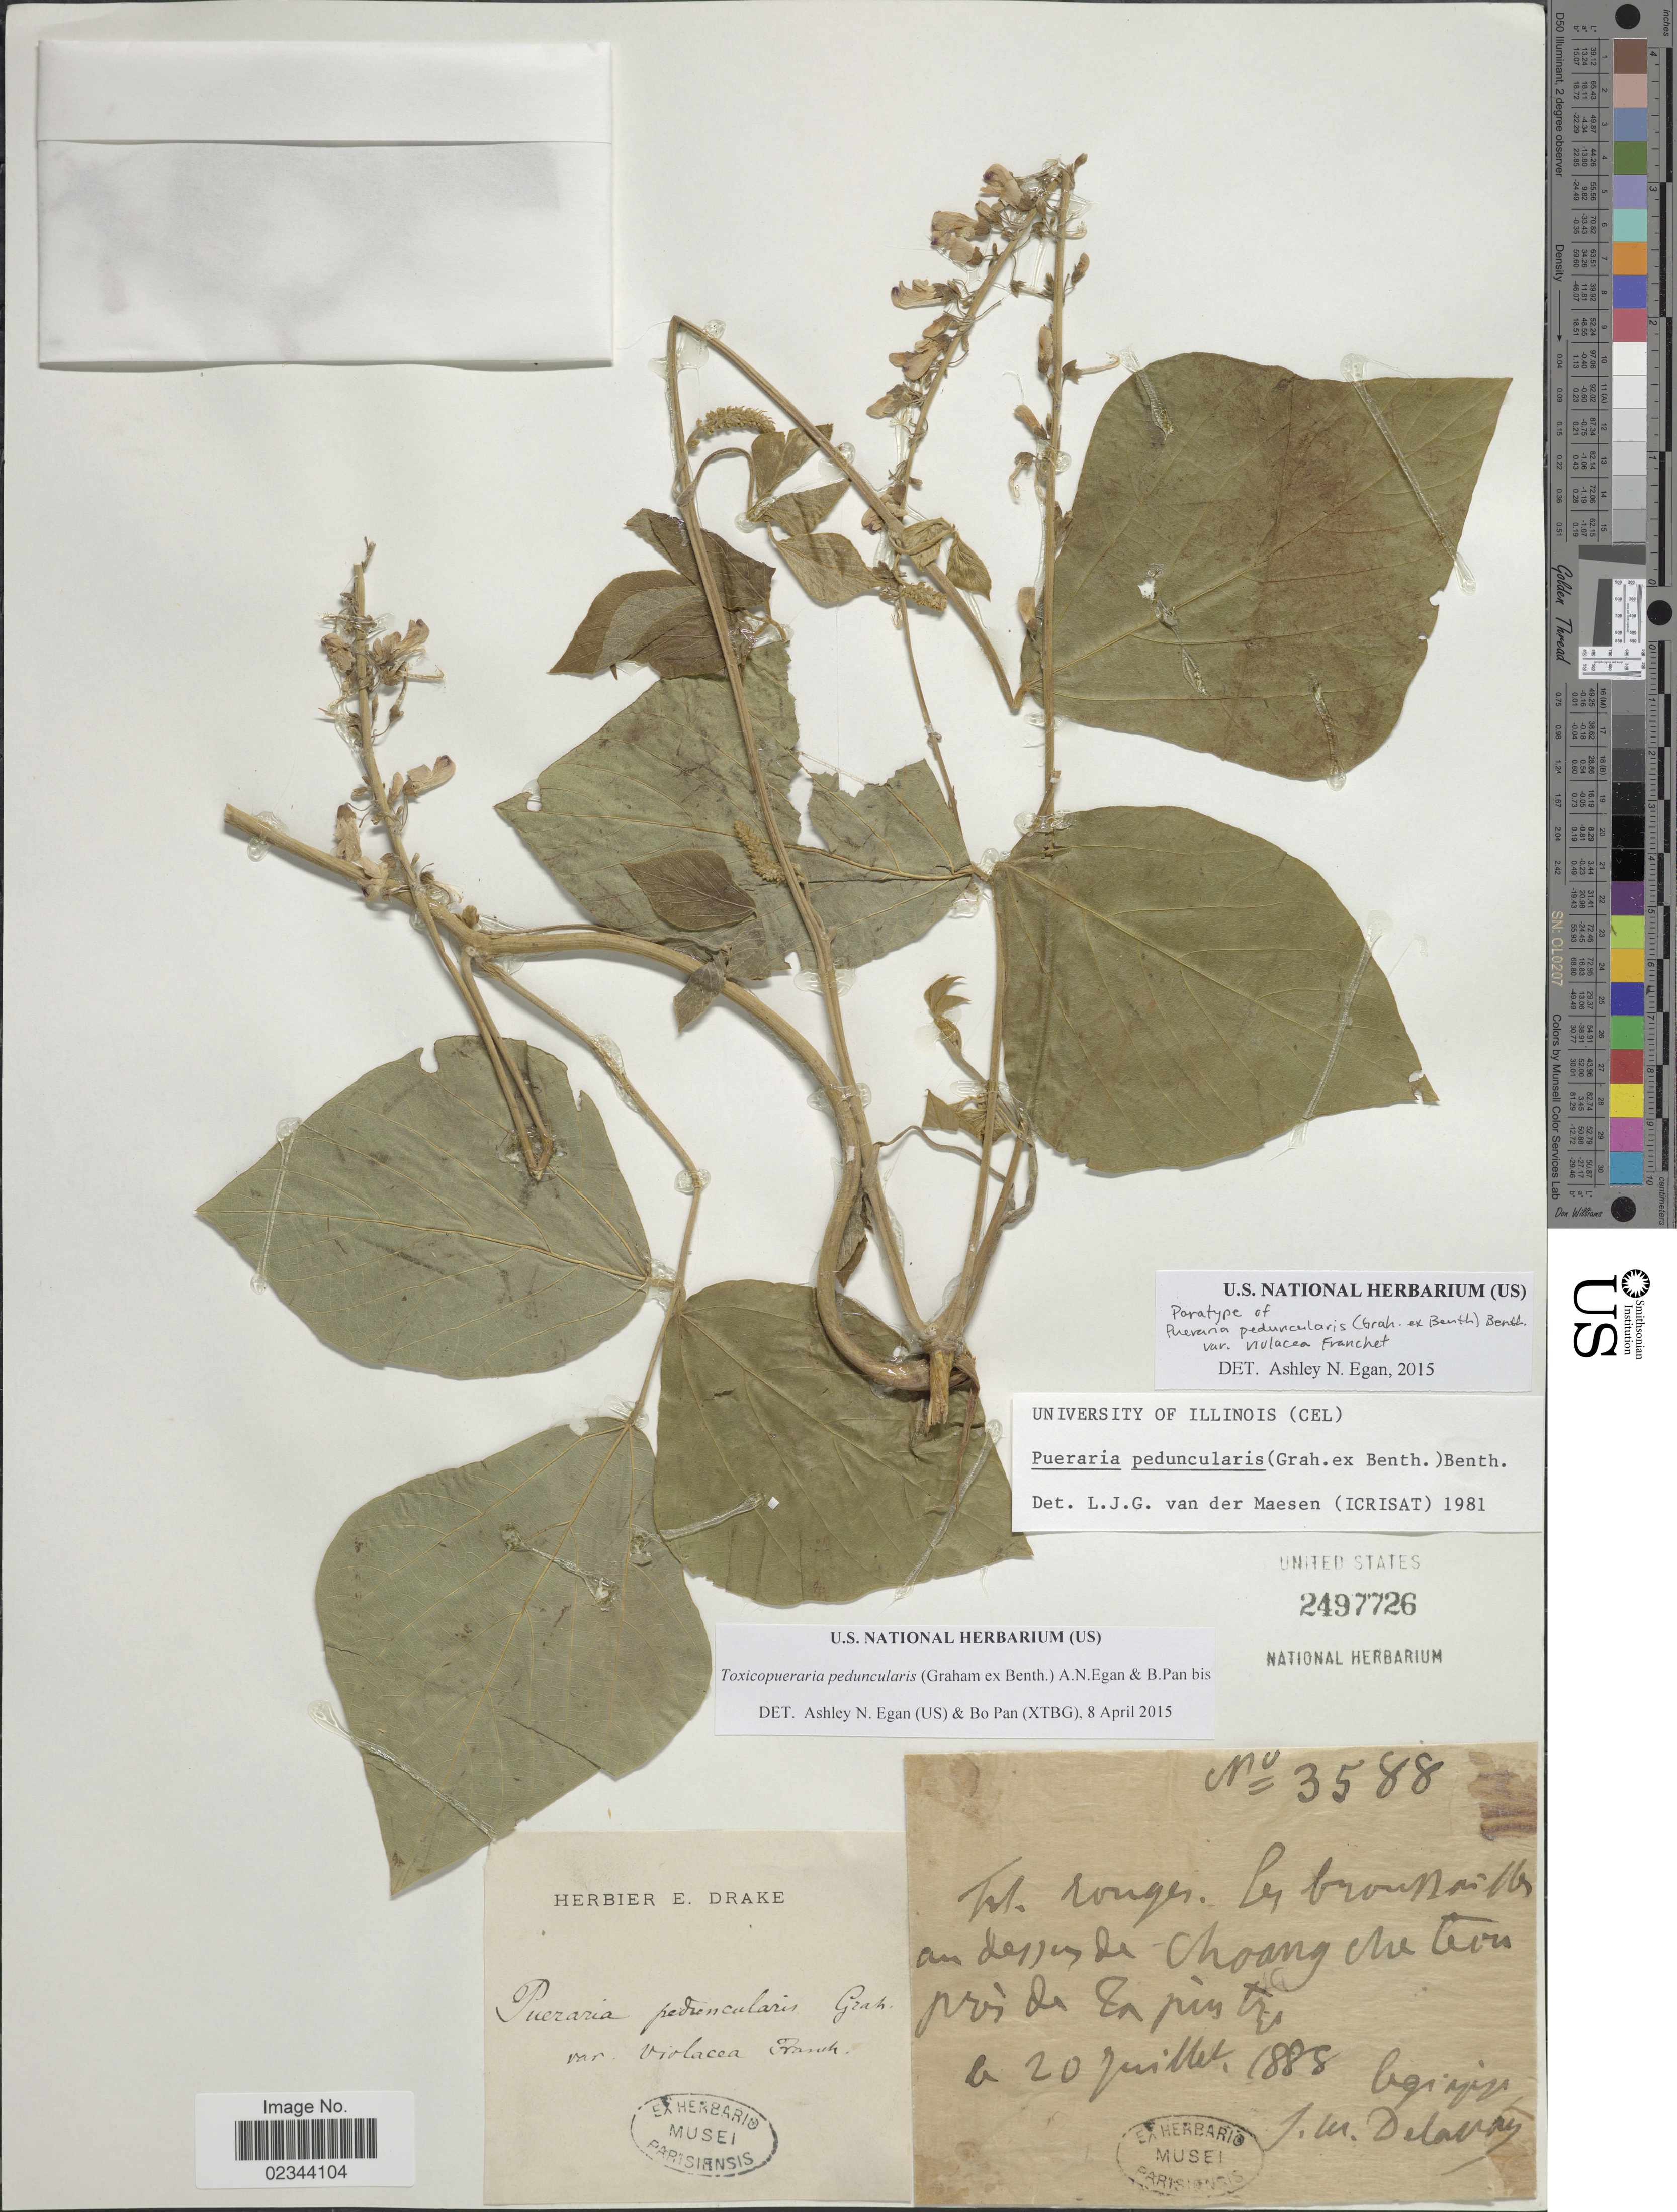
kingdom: Plantae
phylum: Tracheophyta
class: Magnoliopsida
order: Fabales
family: Fabaceae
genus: Toxicopueraria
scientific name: Toxicopueraria peduncularis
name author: (Benth.) A.N. Egan & B. Pan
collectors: J. Delavay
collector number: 3588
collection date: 1888-07-20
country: China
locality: [illegible] pin tze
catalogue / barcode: US 2497726